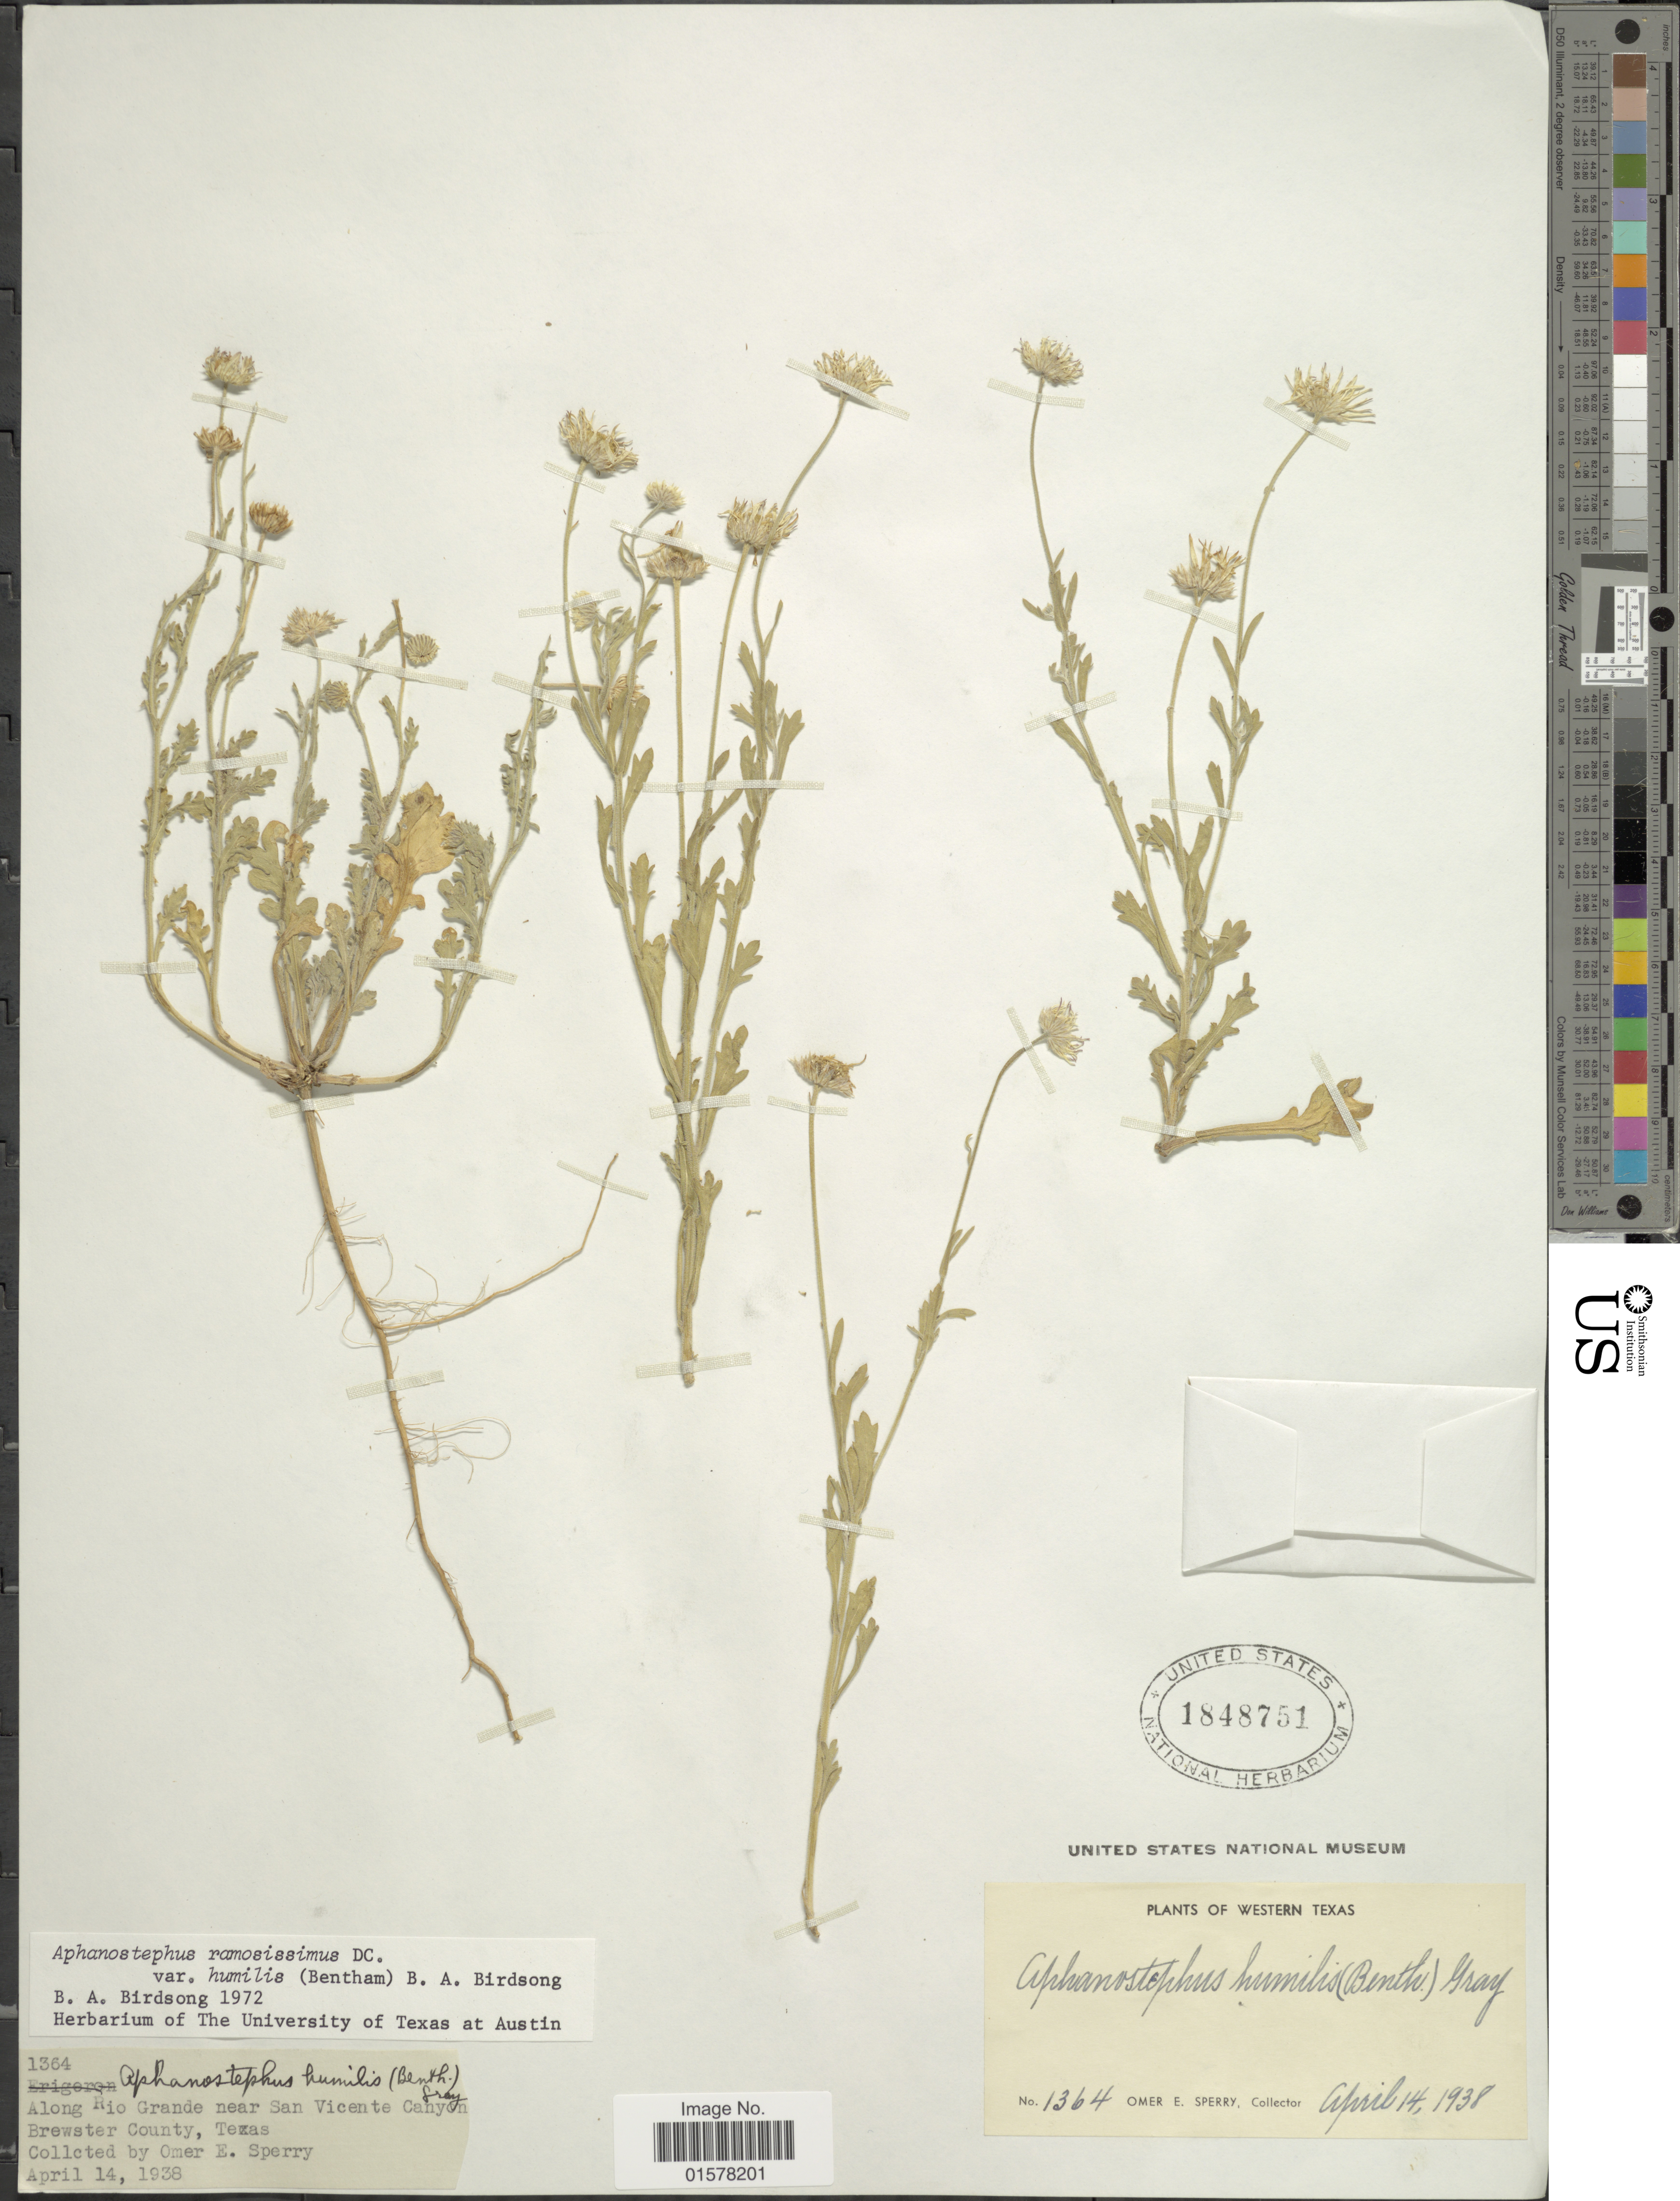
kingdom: Plantae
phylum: Tracheophyta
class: Magnoliopsida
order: Asterales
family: Asteraceae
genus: Aphanostephus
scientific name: Aphanostephus ramosissimus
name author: DC.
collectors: O. E. Sperry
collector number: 1364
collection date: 1938-04-14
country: United States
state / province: Texas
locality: WesternTexas, Along Rio Grande near San Vicente Canyon. Brewster County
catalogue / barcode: US 1848751